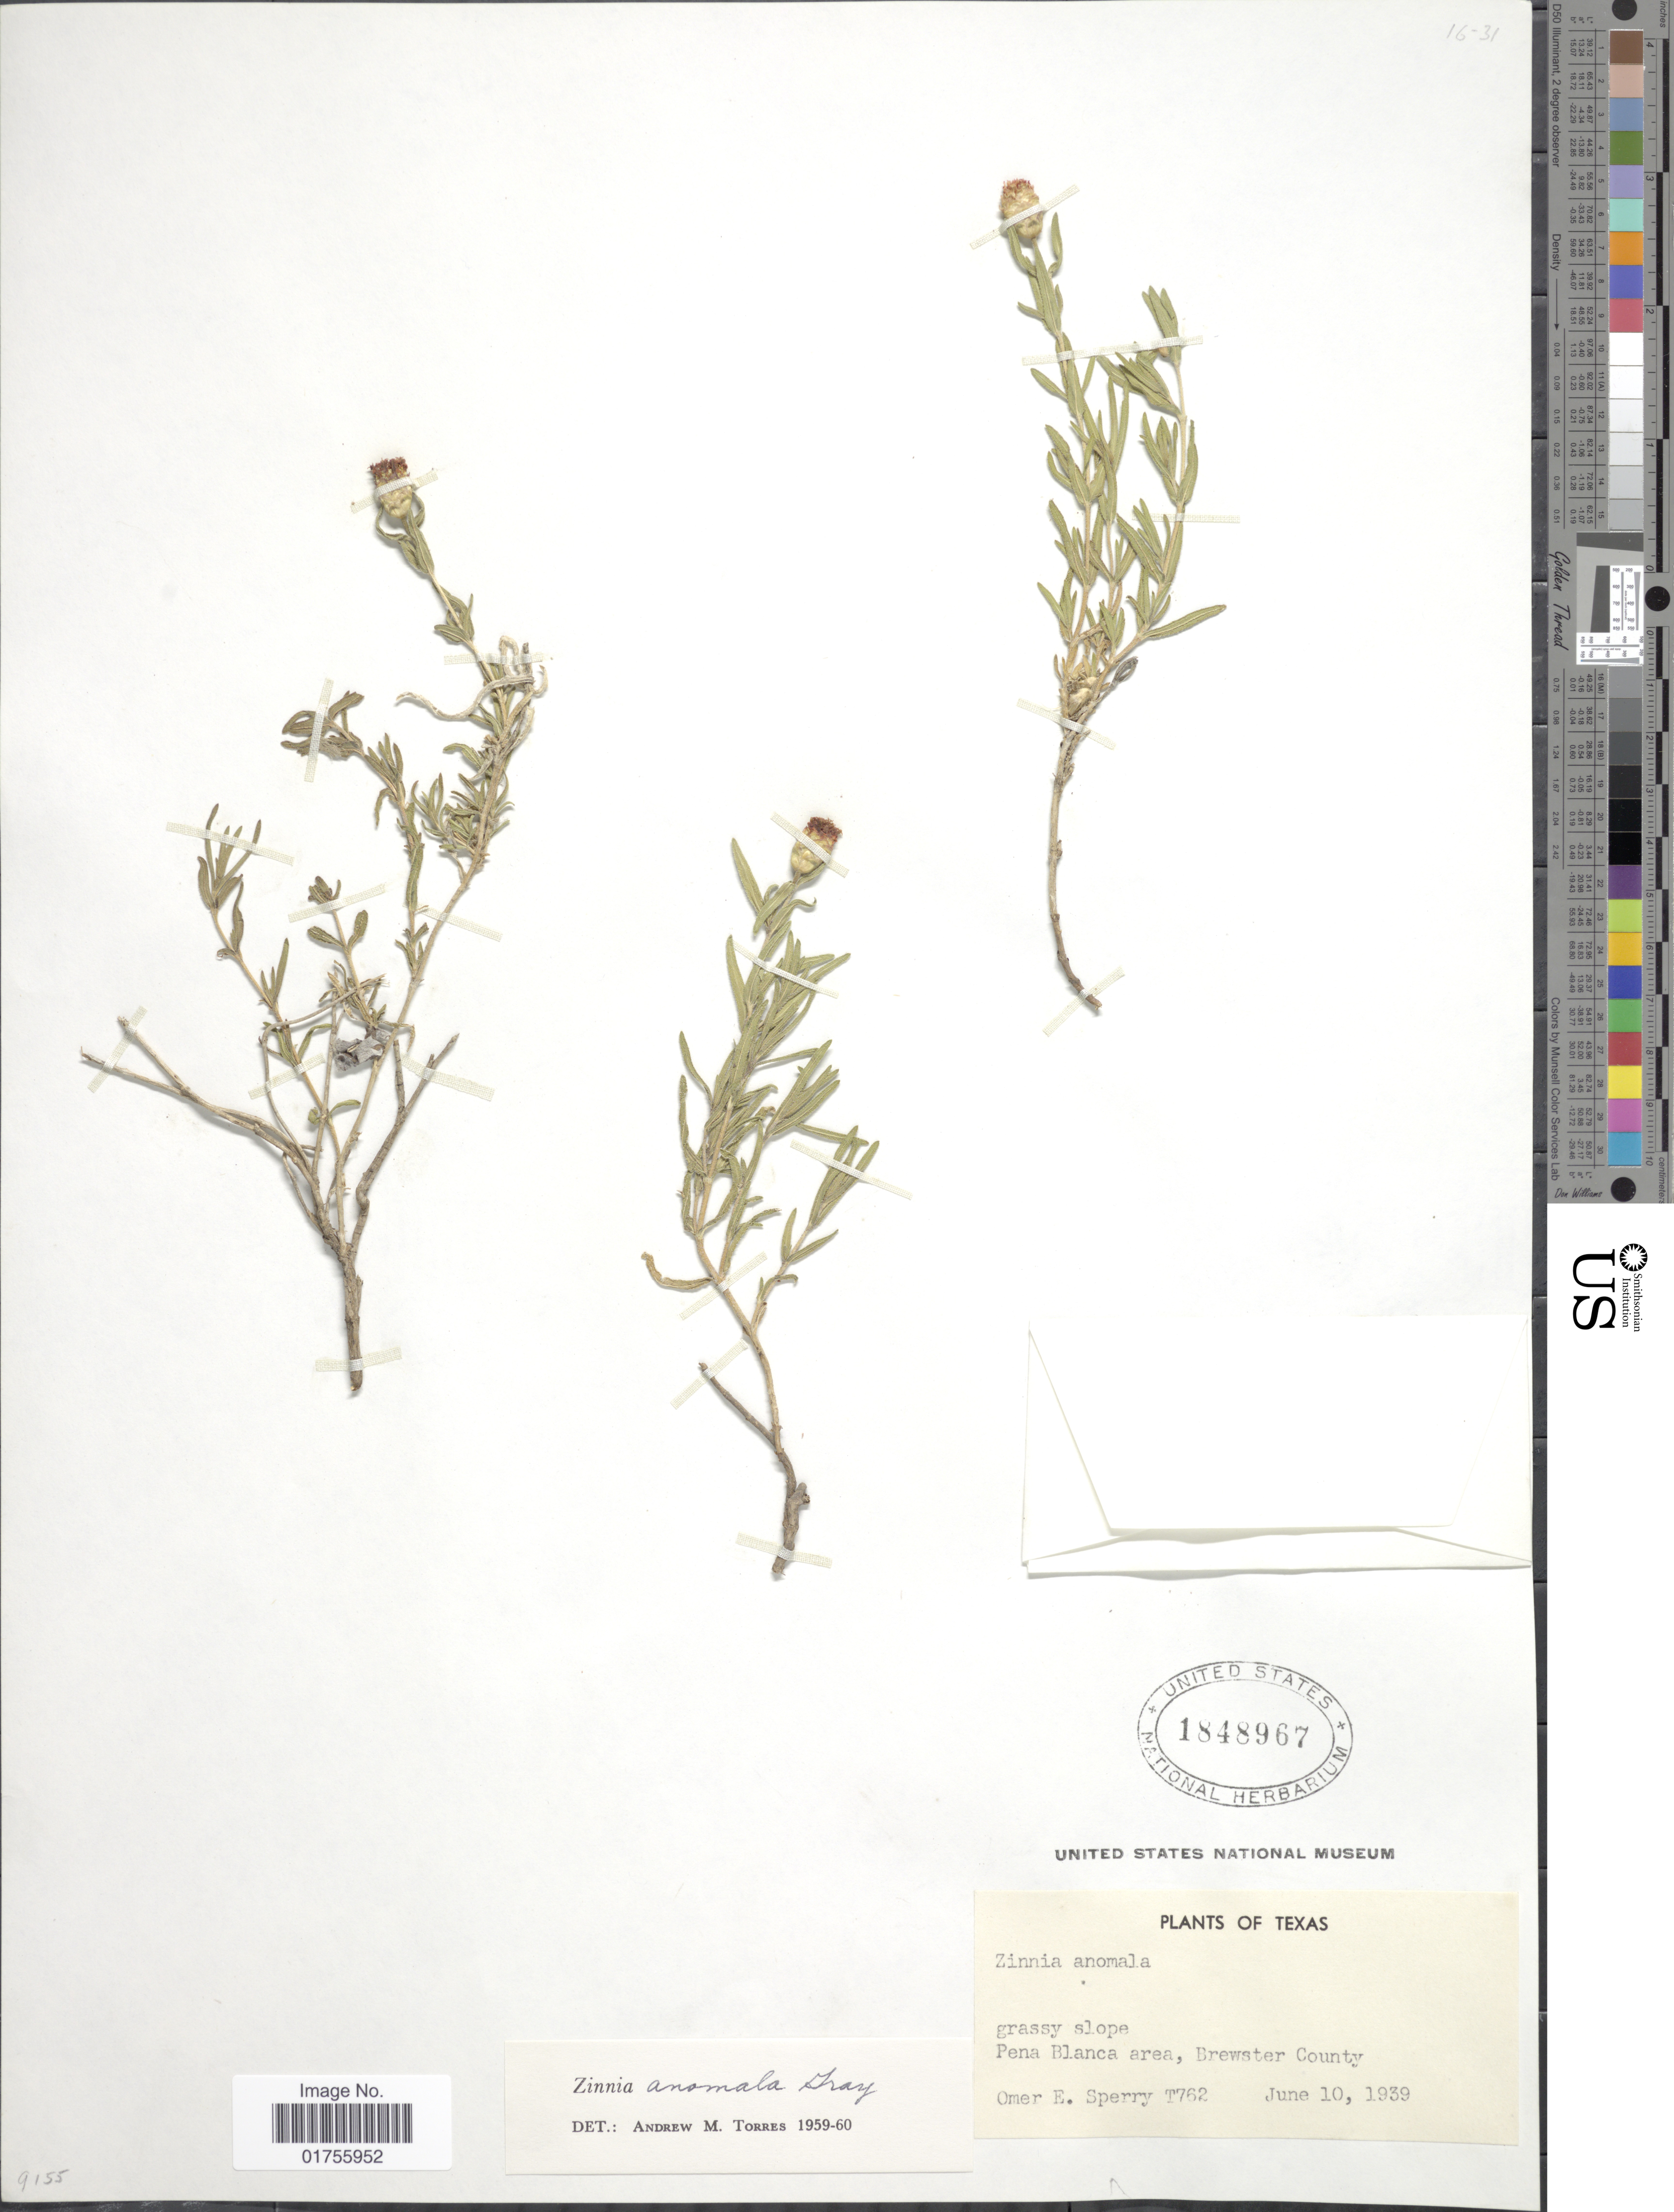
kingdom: Plantae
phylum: Tracheophyta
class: Magnoliopsida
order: Asterales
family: Asteraceae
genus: Zinnia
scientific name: Zinnia anomala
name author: A. Gray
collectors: O. E. Sperry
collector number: T762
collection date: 1939-06-10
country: United States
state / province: Texas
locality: Pena Blanca area, Brewster County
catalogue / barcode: US 1848967